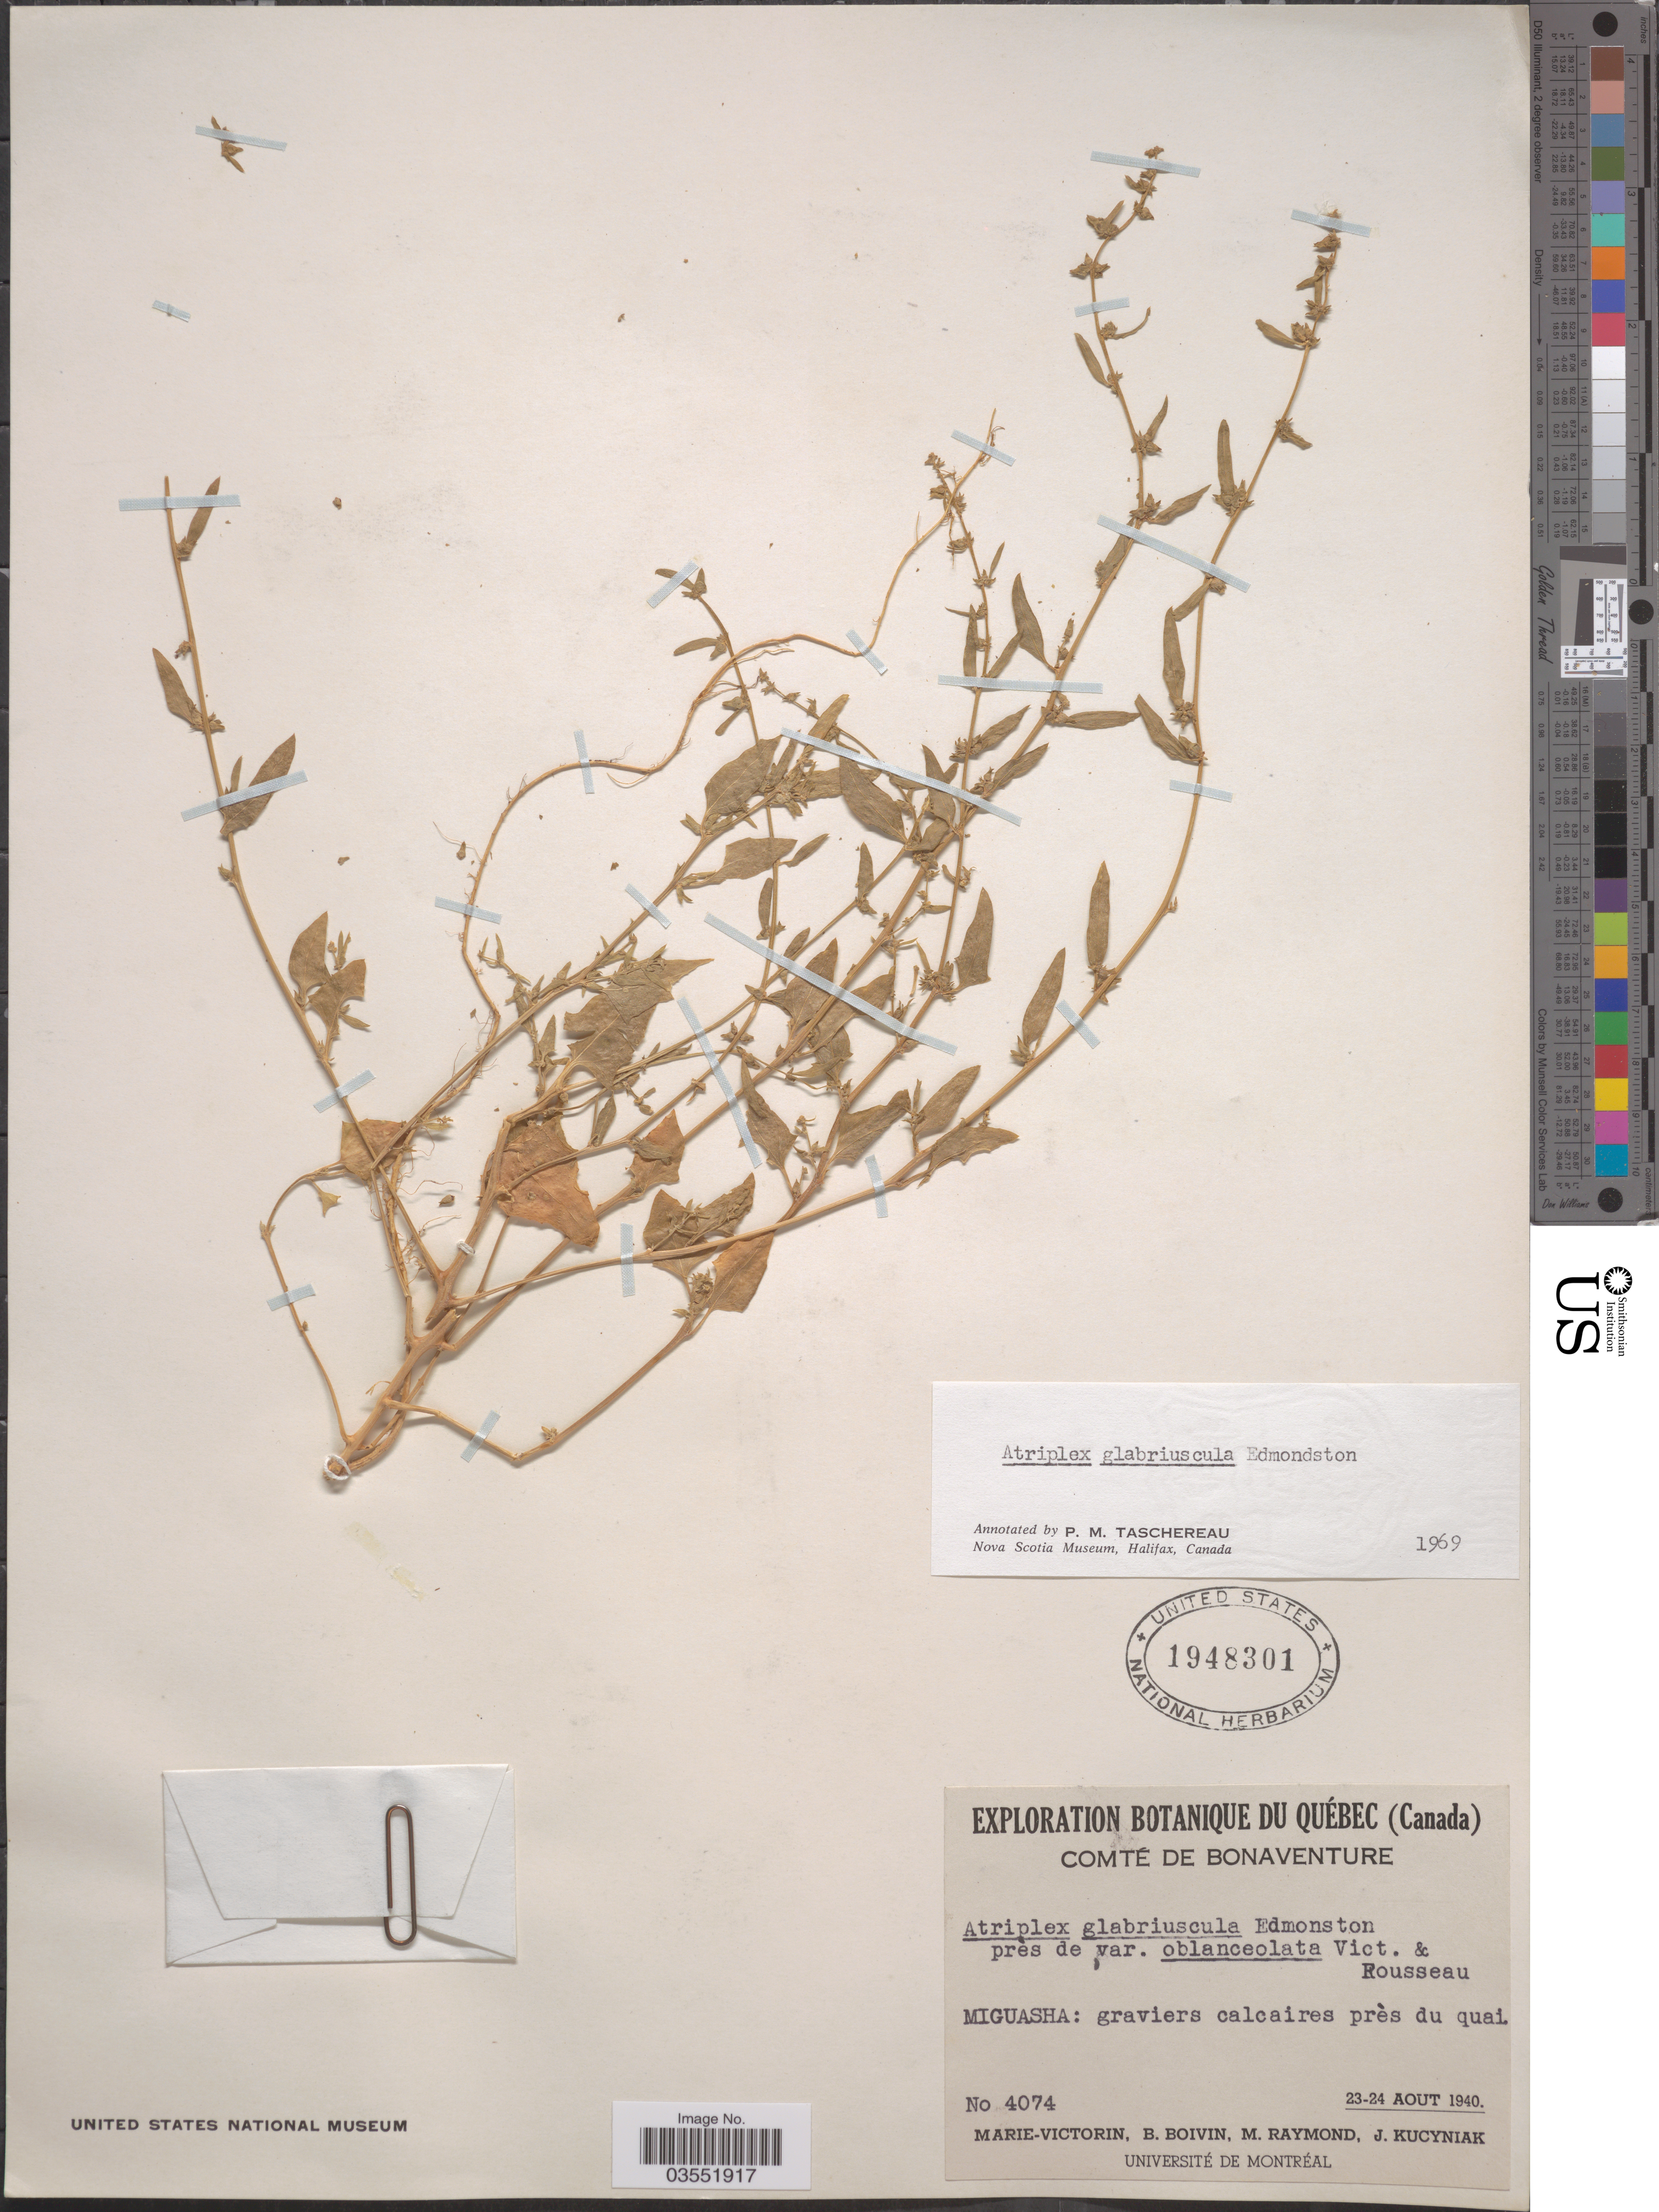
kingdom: Plantae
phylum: Tracheophyta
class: Magnoliopsida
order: Caryophyllales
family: Amaranthaceae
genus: Atriplex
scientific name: Atriplex glabriuscula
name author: Edmondston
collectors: -. Marie-Victorin, J. R. B. Boivin, M. Raymond & J. Kucyniak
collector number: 4074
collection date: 1940-08-23/1940-08-24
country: Canada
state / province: Quebec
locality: Comté de Bonaventure. Miguasha: graviers calcaires près du quai.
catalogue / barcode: US 1948301